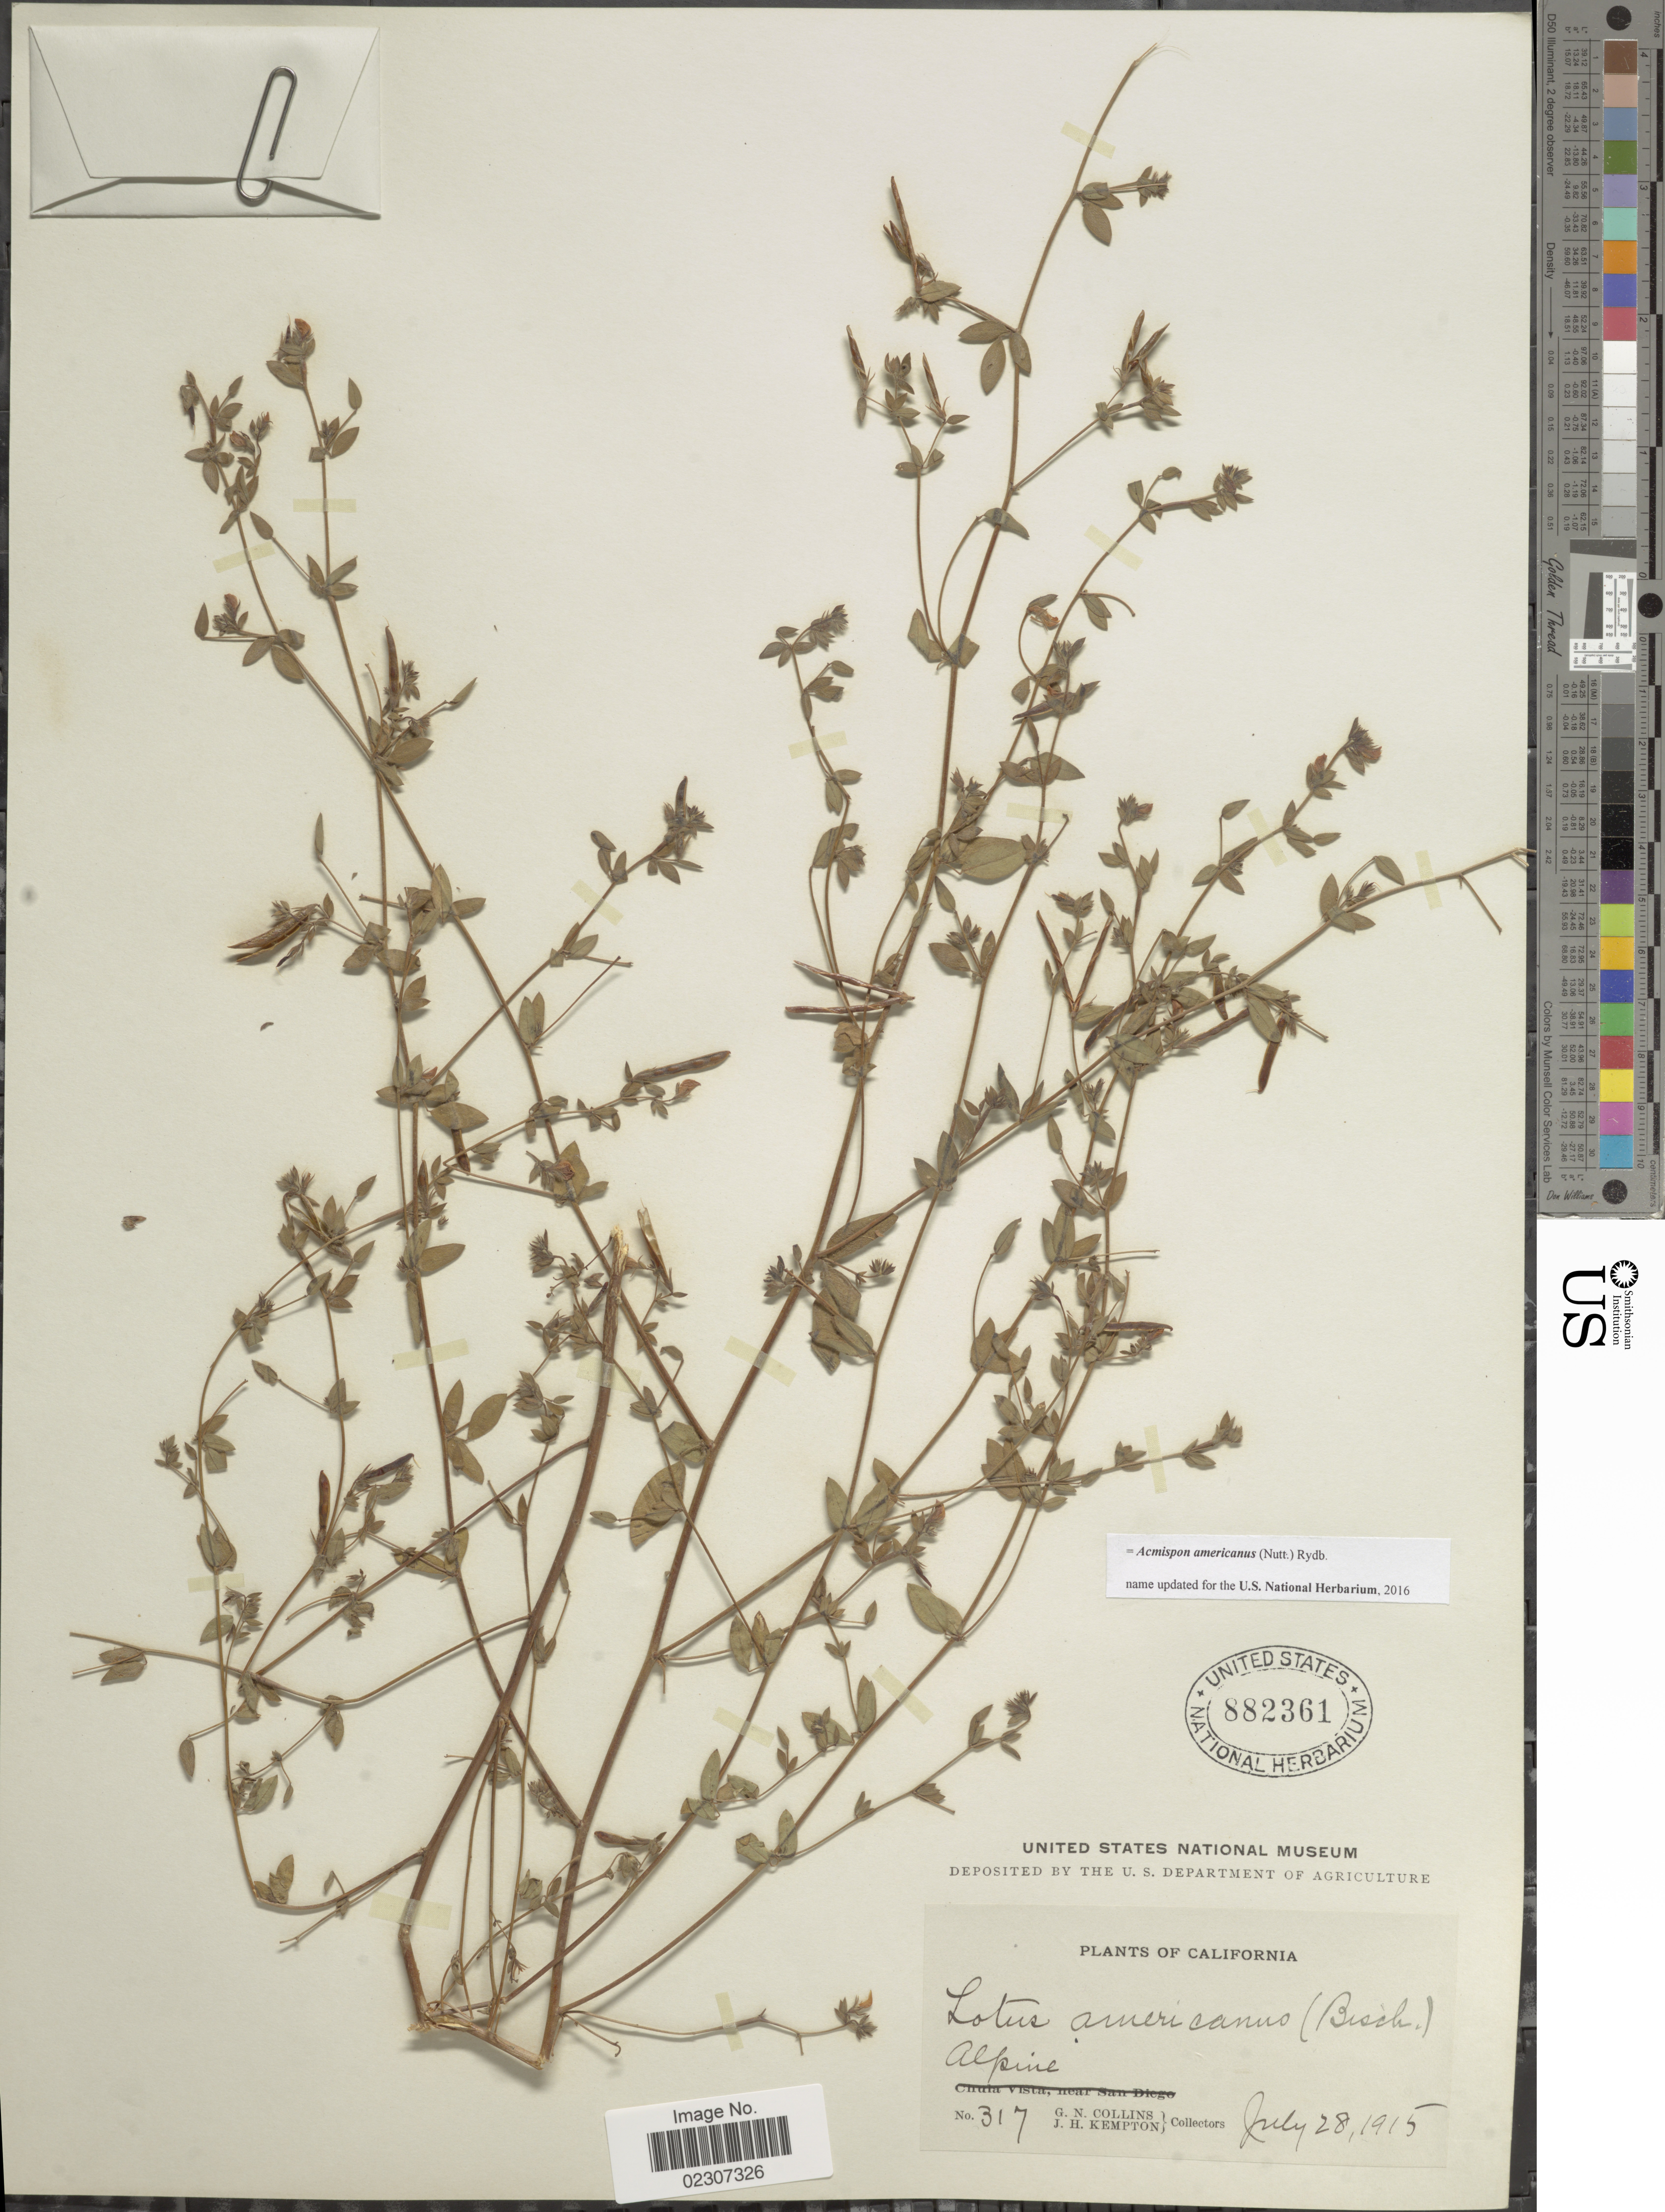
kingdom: Plantae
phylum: Tracheophyta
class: Magnoliopsida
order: Fabales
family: Fabaceae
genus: Acmispon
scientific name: Acmispon americanus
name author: (Nutt.) Rydb.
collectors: G. Collins & J. H. Kempton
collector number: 317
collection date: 1915-07-28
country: United States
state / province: California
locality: California, Alpine.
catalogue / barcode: US 882361